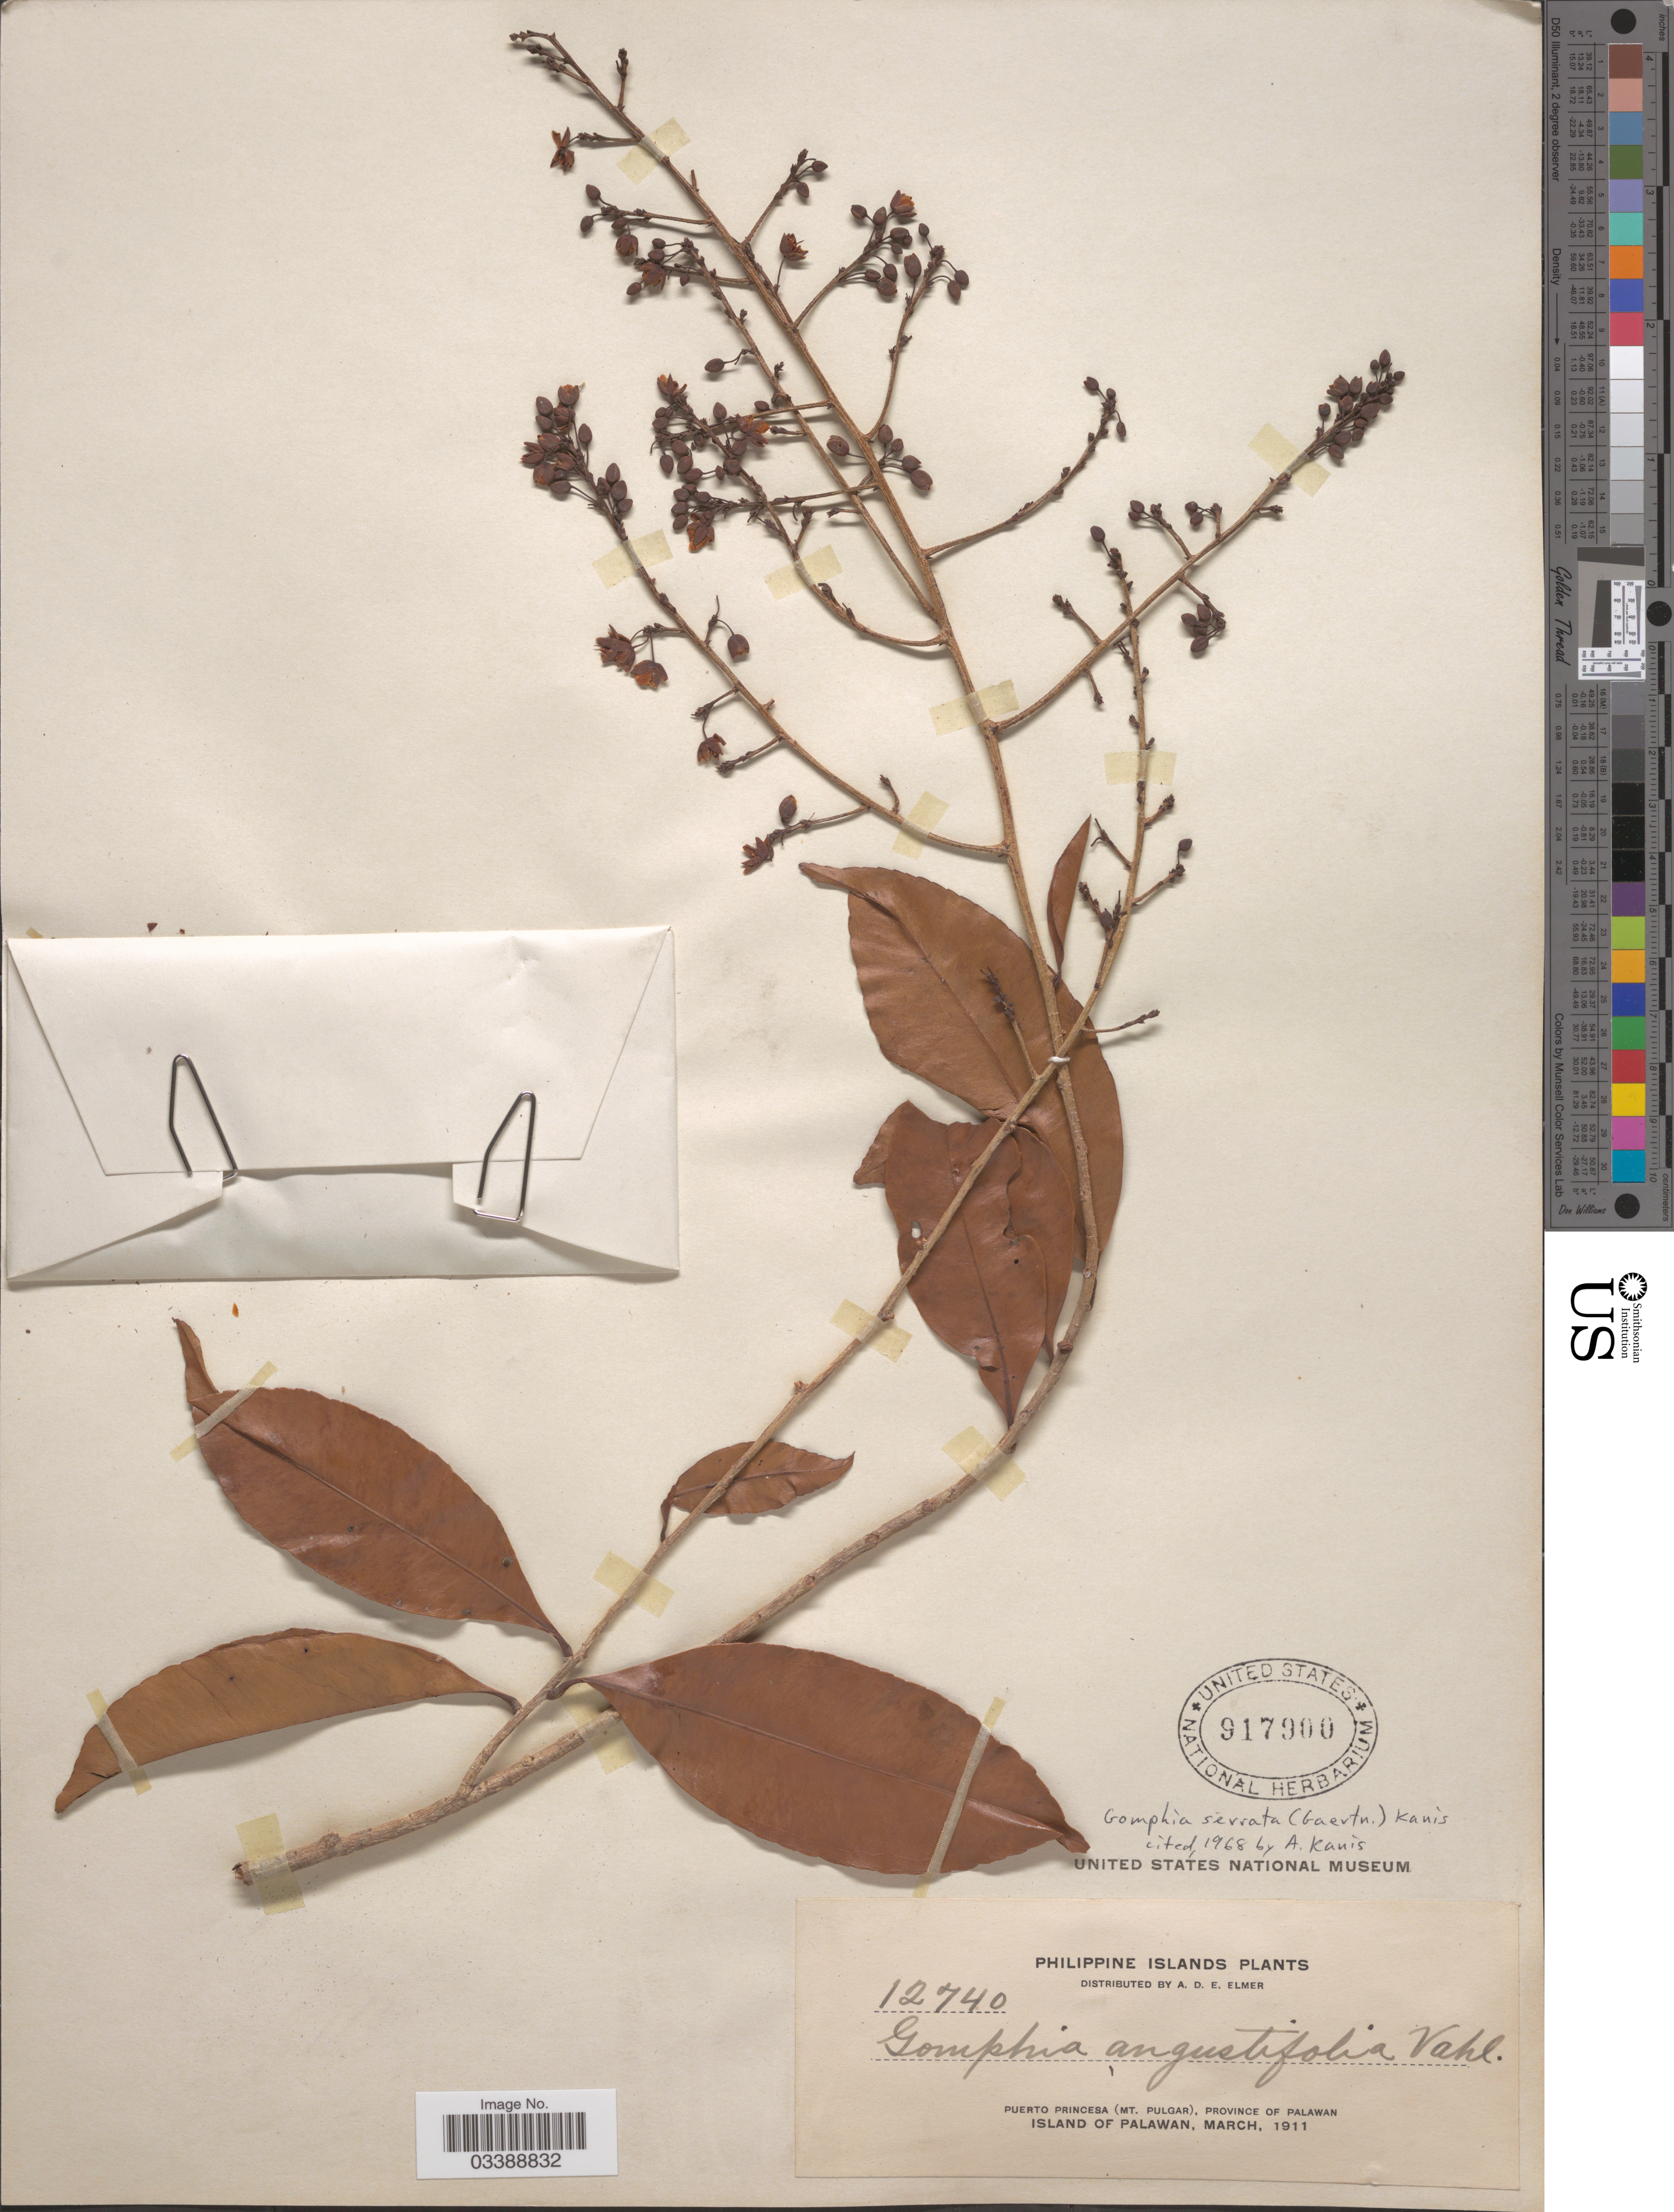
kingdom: Plantae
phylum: Tracheophyta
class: Magnoliopsida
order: Malpighiales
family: Ochnaceae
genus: Campylospermum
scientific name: Campylospermum serratum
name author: (Gaertn.) Bittrich & M.C.E. Amaral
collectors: A. D. E. Elmer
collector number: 12740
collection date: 1911-03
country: Philippines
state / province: Mimaropa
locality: Puerto Princesa (Mt. Pulgar), Province of Palawan. Island of Palawan.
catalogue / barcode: US 917900